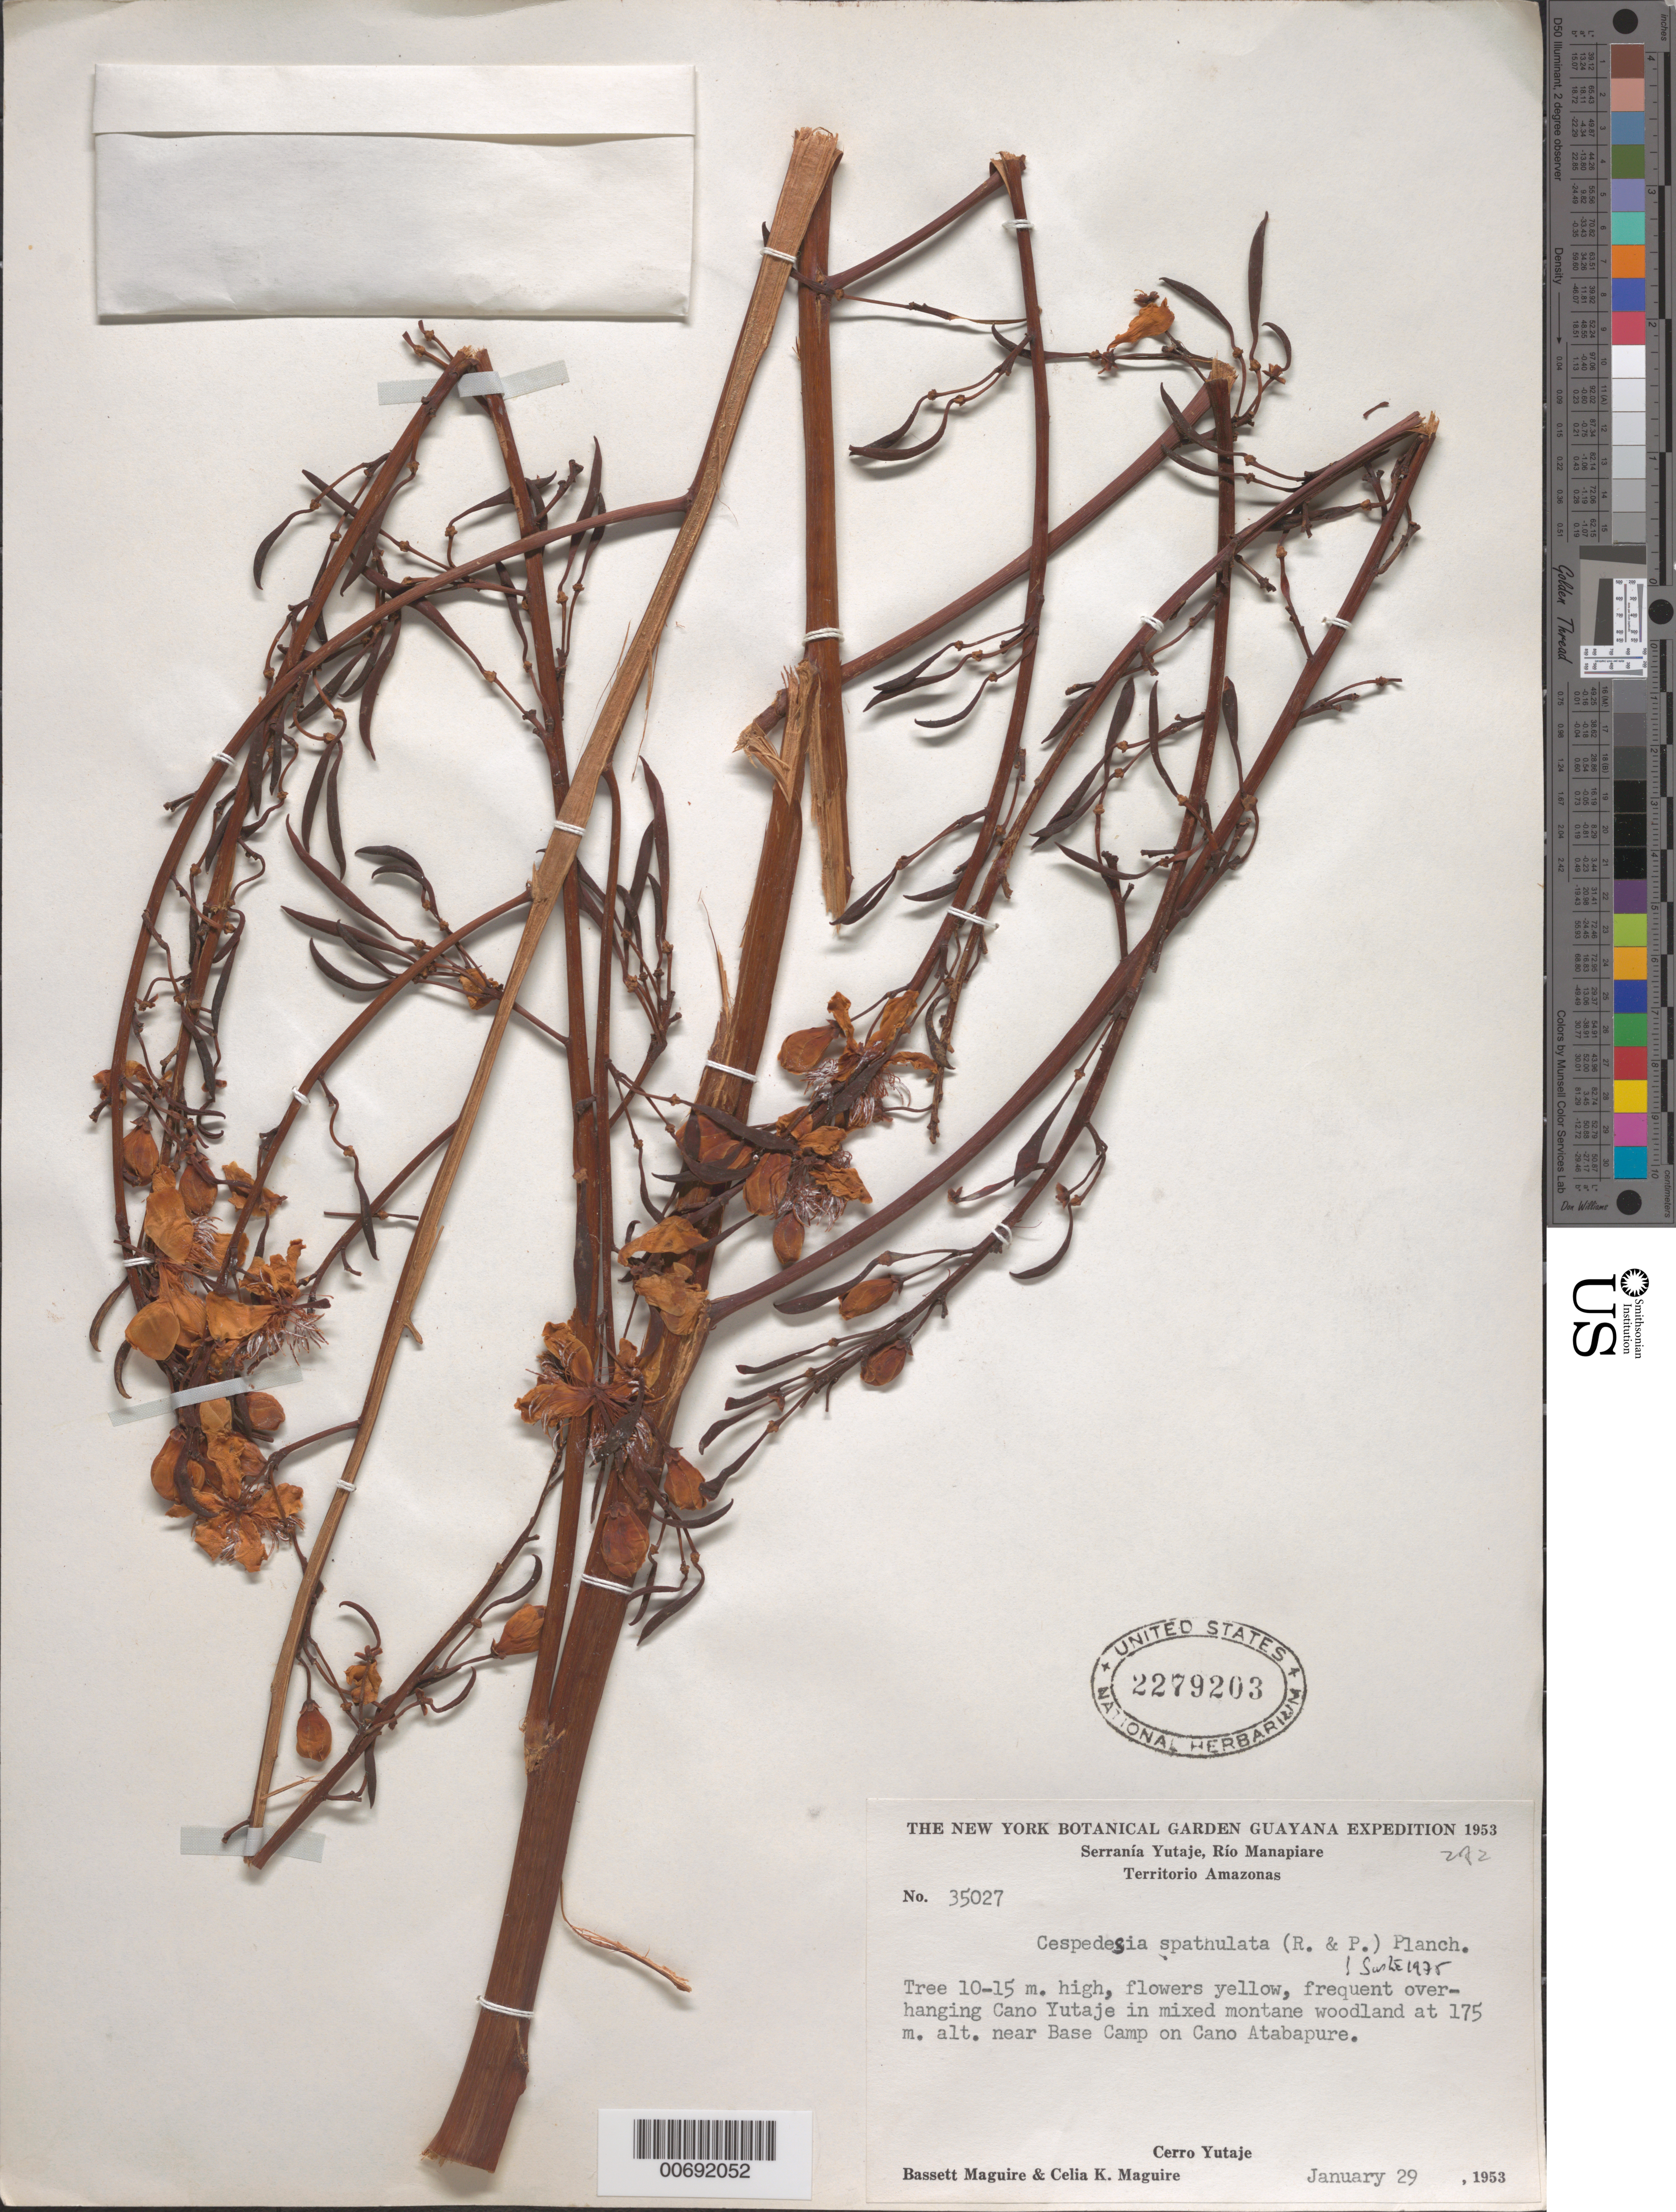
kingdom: Plantae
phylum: Tracheophyta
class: Magnoliopsida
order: Malpighiales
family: Ochnaceae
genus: Cespedesia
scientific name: Cespedesia spathulata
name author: (Ruiz & Pav.) Planch.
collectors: B. Maguire & C. K. Maguire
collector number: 35027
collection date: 1953-01-29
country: Venezuela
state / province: Amazonas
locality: Serranía Yutaje, Río Manapiare. Territorio Amazonas. Frequent overhanging Cano Yutaje in mixed montane woodland near Base Camp on Cano Atabapure. Cerro Yutaje.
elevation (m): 175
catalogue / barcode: US 2279203